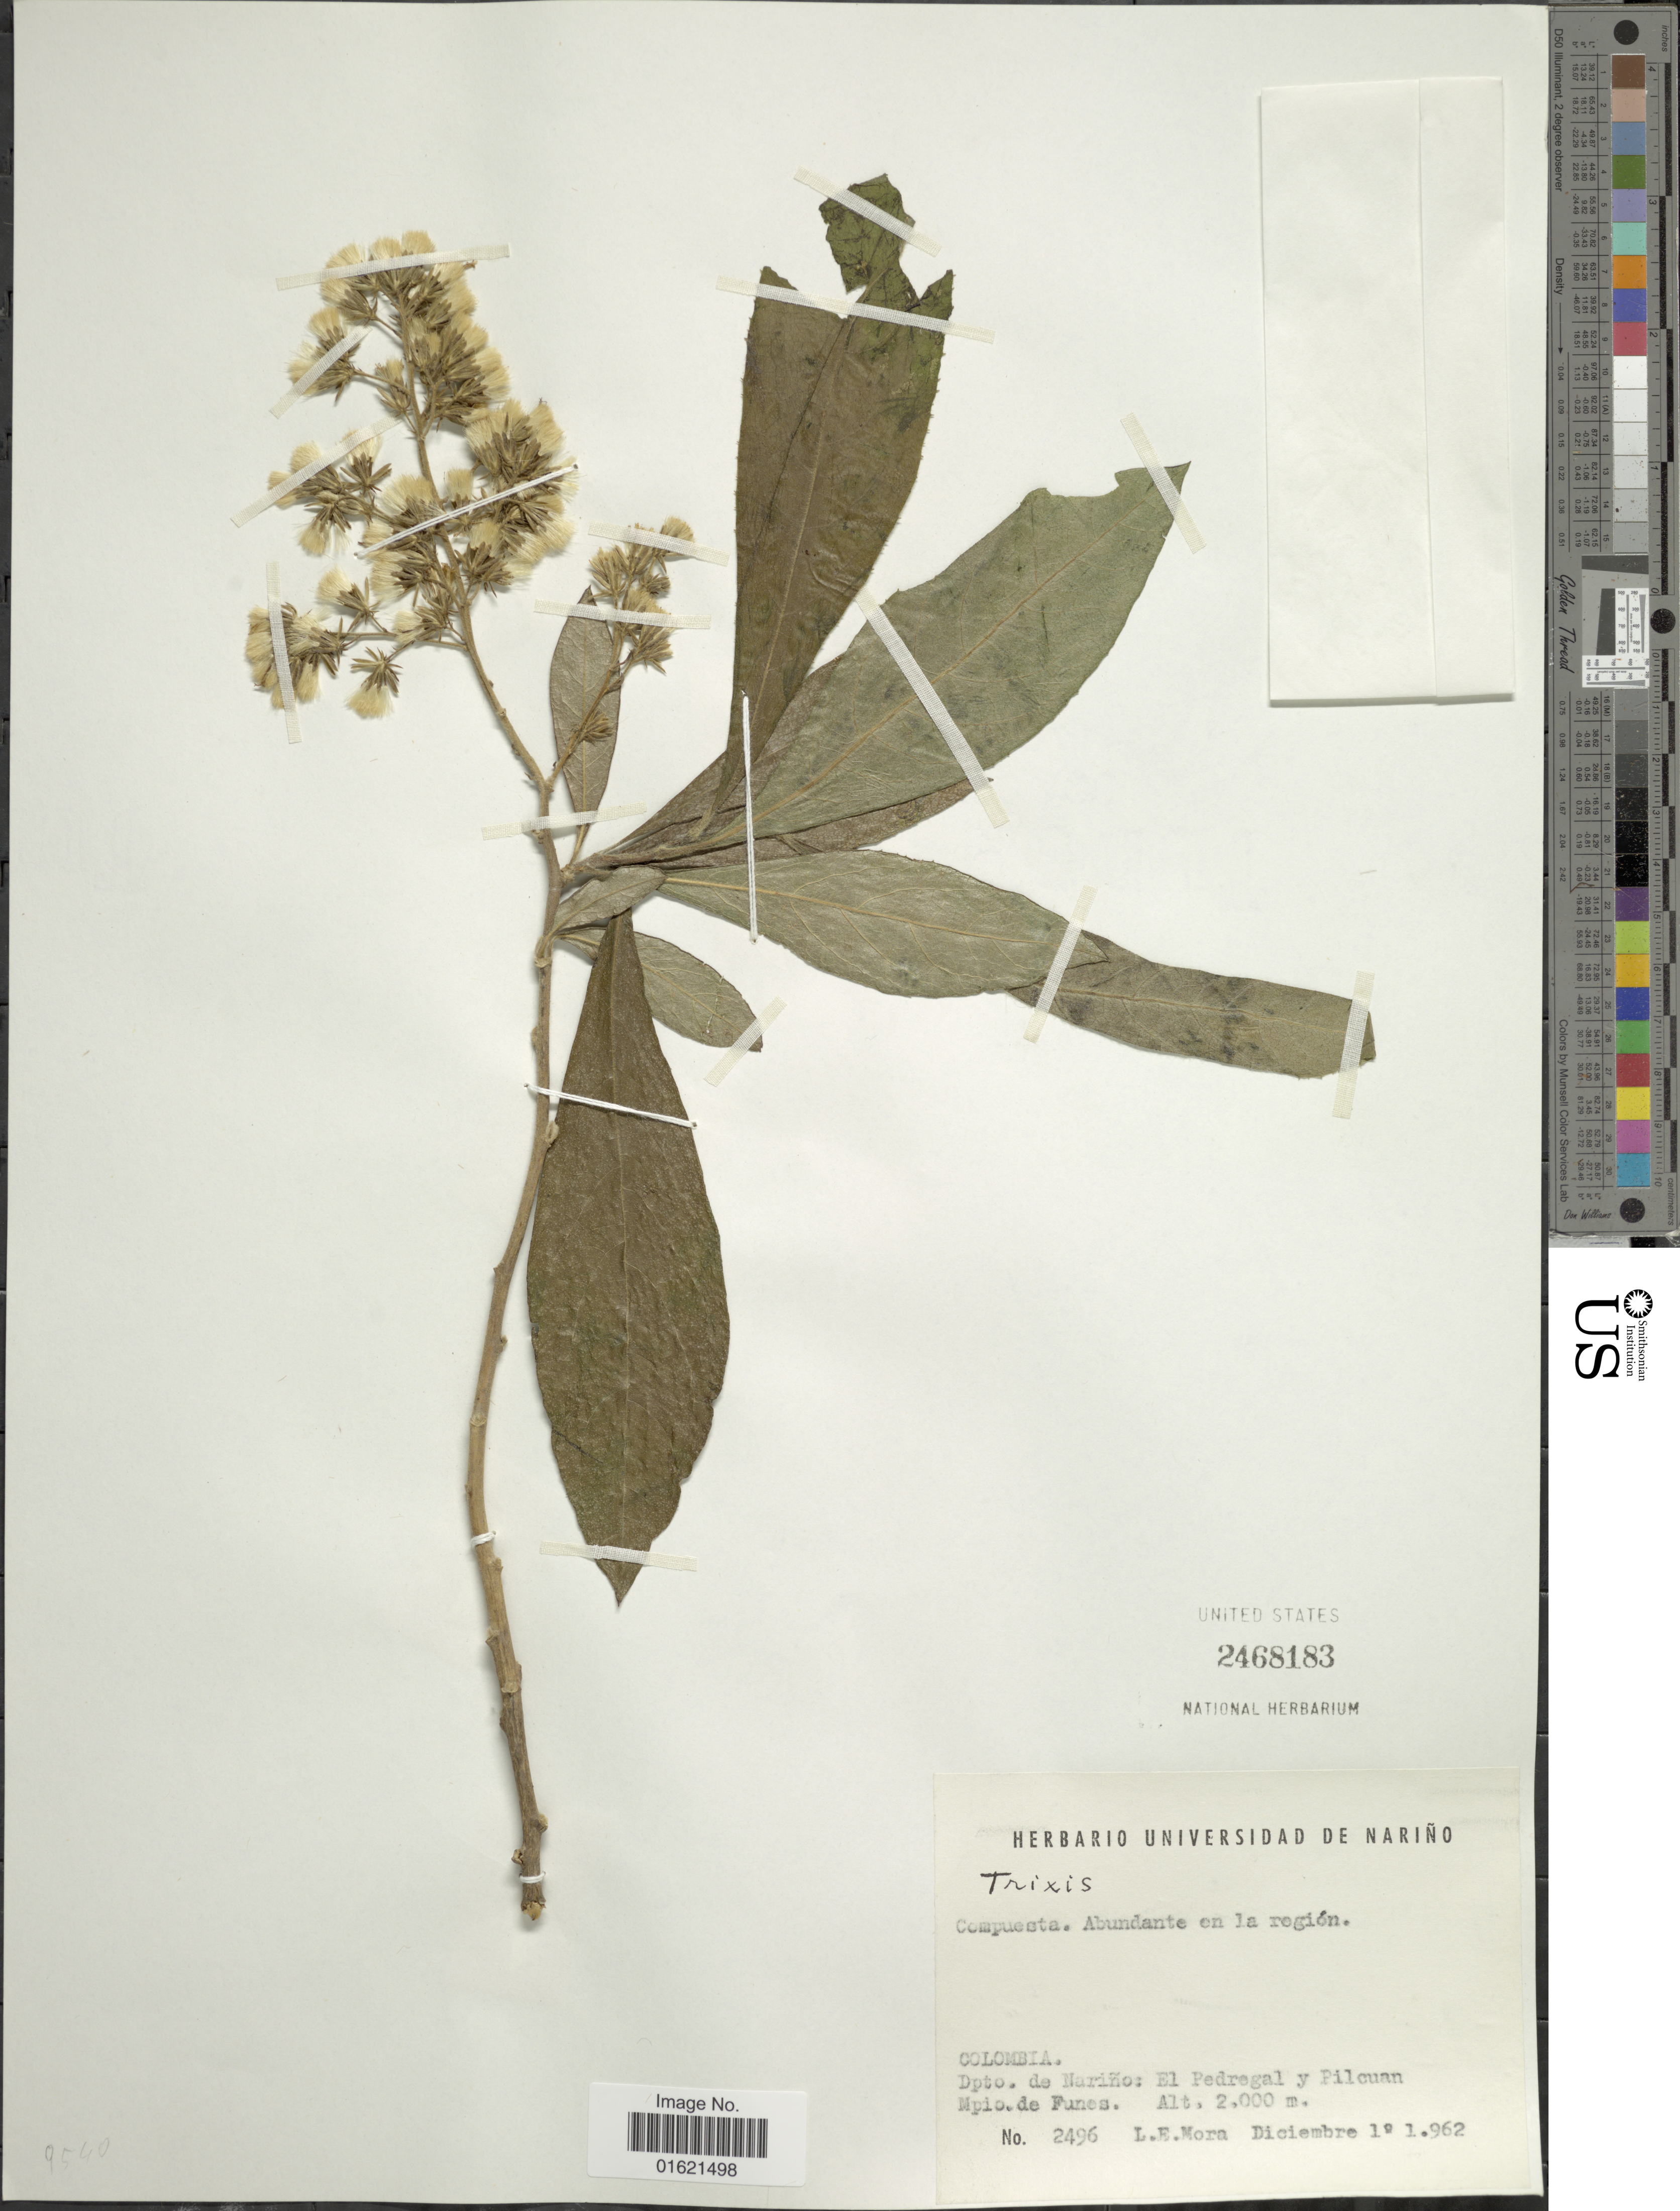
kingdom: Plantae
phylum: Tracheophyta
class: Magnoliopsida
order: Asterales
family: Asteraceae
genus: Trixis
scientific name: Trixis sp.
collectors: L. Mora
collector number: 2496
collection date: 1962-12-01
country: Colombia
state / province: Nariño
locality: Dpto. de Narino: El Pedregal y Pilcuan. Mpio de Funes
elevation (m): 2000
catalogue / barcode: US 2468183